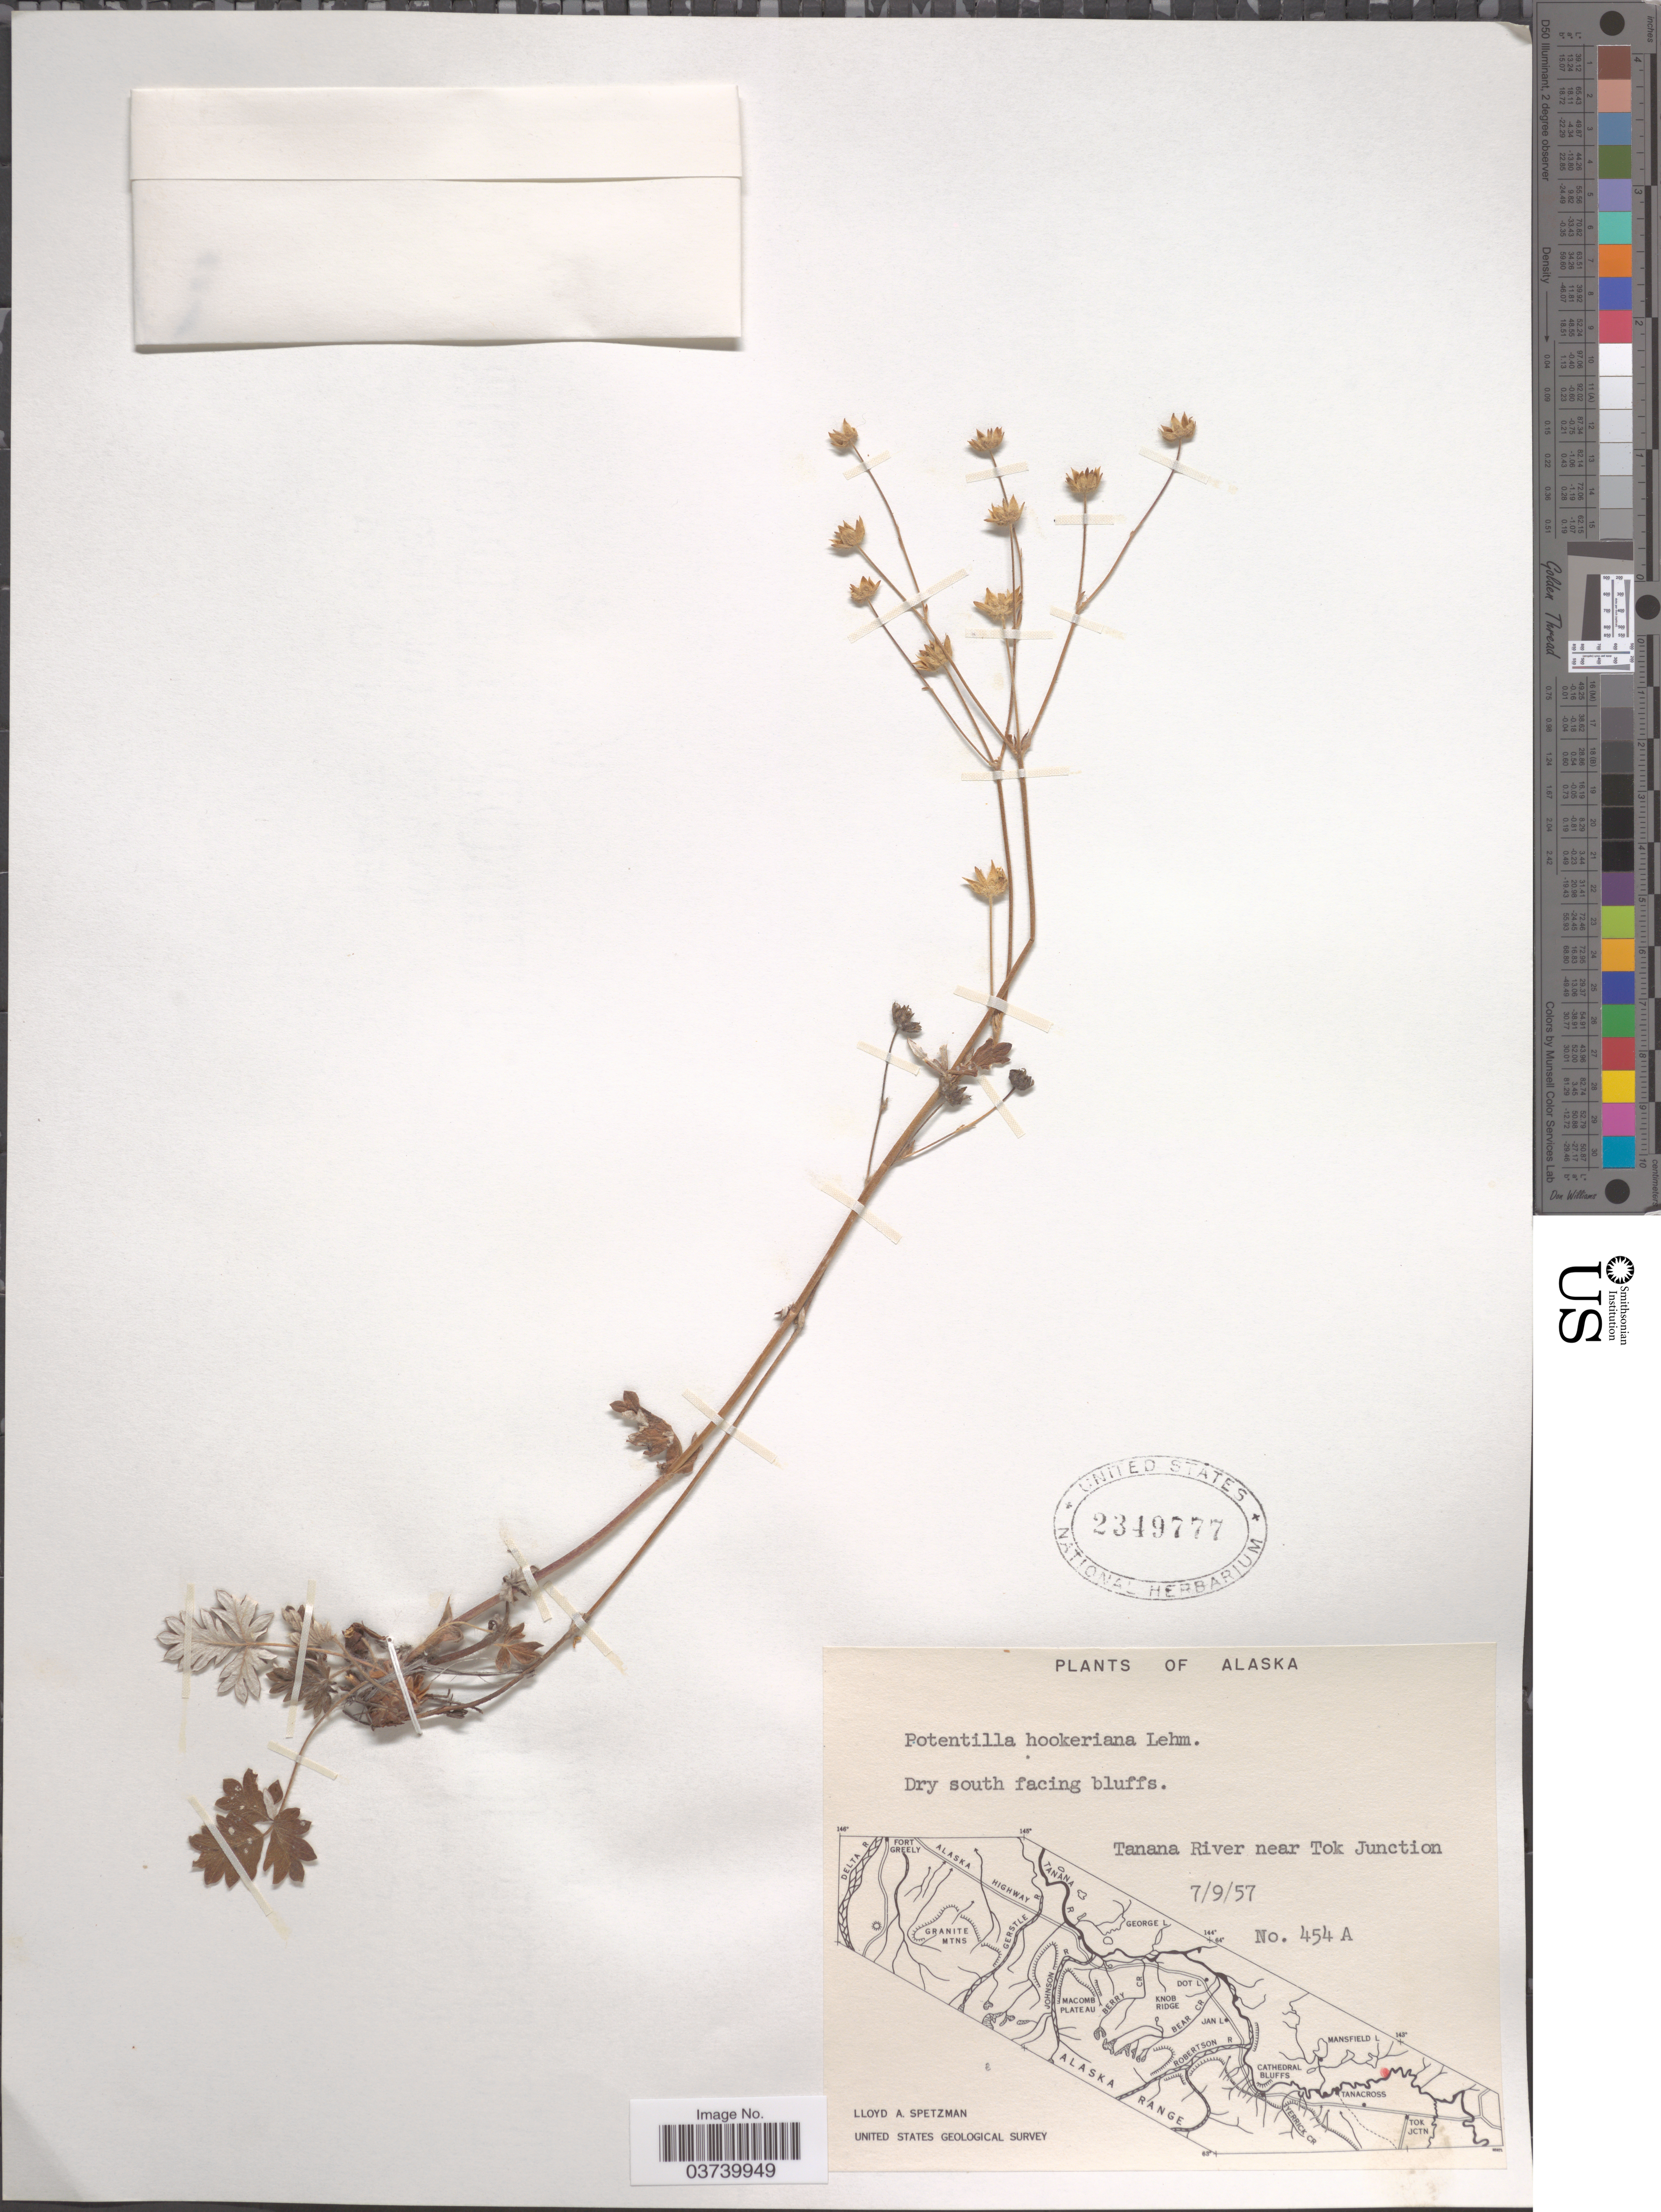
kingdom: Plantae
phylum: Tracheophyta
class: Magnoliopsida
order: Rosales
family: Rosaceae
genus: Potentilla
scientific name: Potentilla hookeriana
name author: F. Lehm.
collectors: L. Spetzman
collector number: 454A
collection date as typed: Transcribed d/m/y: 9/7/57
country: United States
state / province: Alaska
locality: Tanana River near Tok Junction.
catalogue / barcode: US 2349777